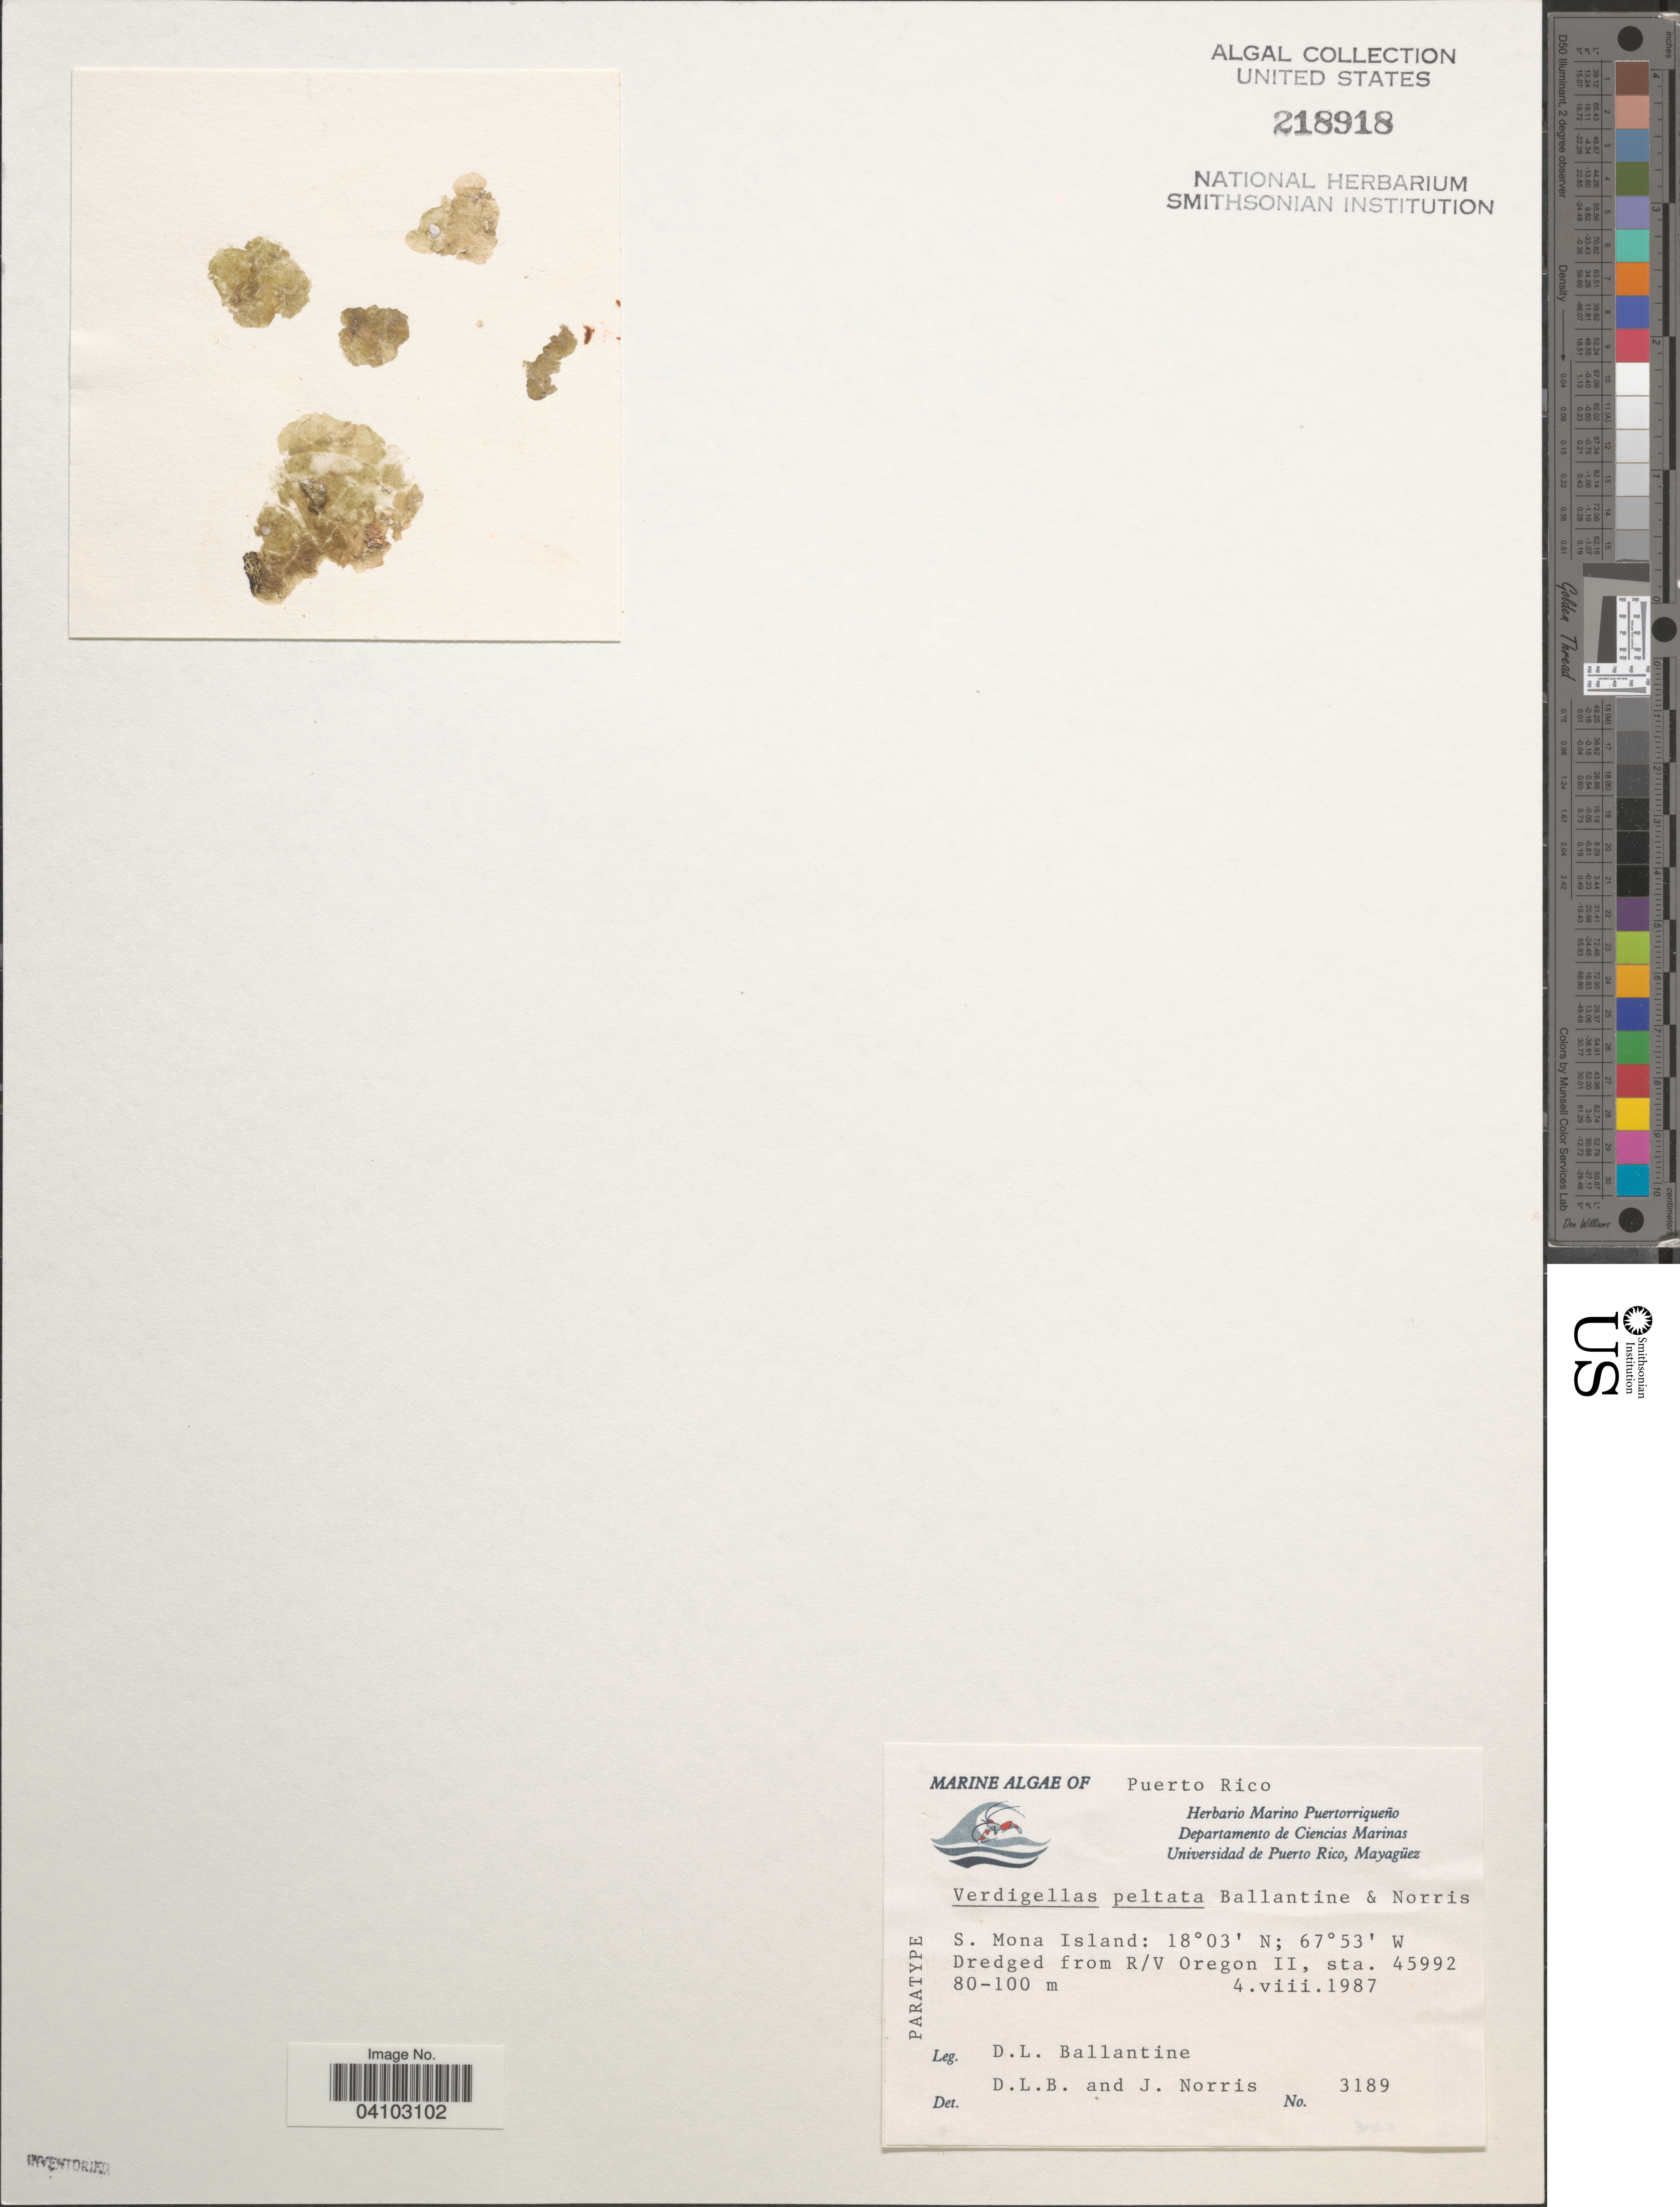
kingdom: Plantae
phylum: Chlorophyta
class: Prasinophyceae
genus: Verdigellas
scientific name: Verdigellas peltata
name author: D.L. Ballant. & J.N. Norris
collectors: D.L. Ballantine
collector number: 3189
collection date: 1987-08-04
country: Puerto Rico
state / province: Mayaguëz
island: South Mona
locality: S. Mona Island: Dredged from R/V Oregon II, sta. 45992.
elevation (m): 80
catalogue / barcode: US 218918